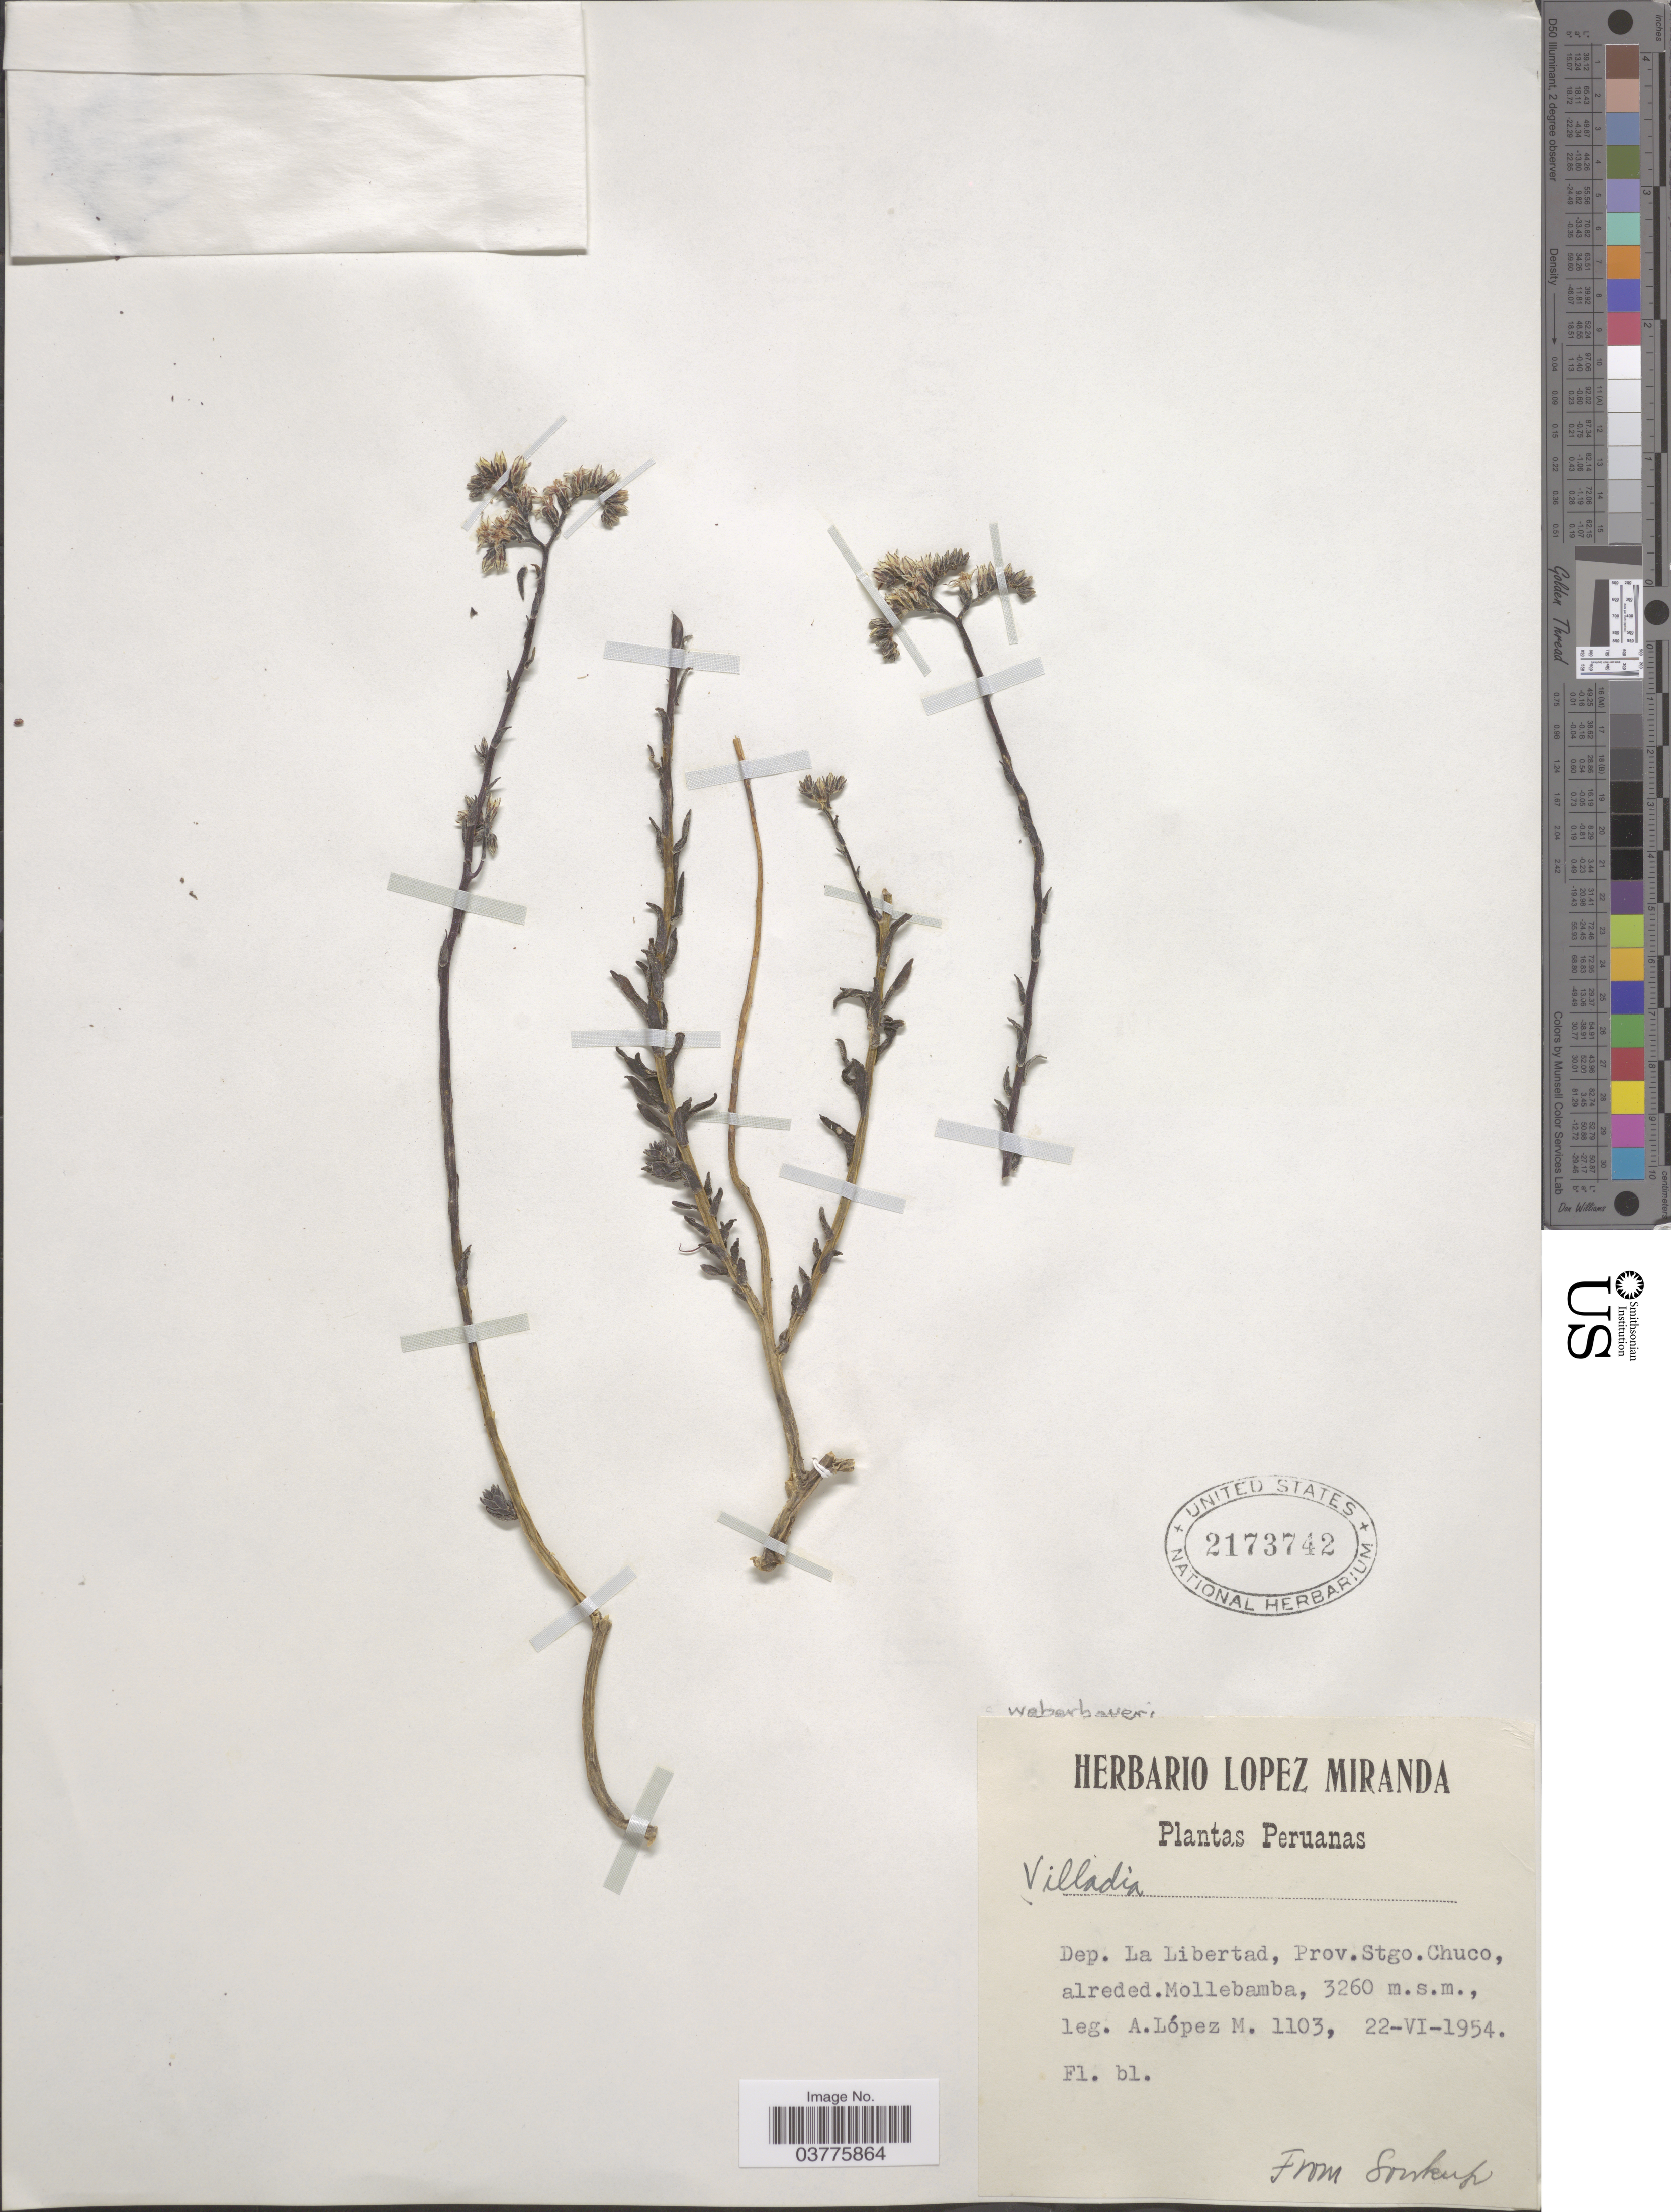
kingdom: Plantae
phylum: Tracheophyta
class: Magnoliopsida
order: Saxifragales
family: Crassulaceae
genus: Sedum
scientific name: Sedum weberbaueri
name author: (Diels) Thiede & 't Hart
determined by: Pino, Guillermo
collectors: A. López M.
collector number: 1103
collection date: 1954-06-22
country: Peru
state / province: La Libertad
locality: Dep. La Libertad, Prov. Stgo. Chuco, alreded. Mollebamba.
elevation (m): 3260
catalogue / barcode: US 2173742